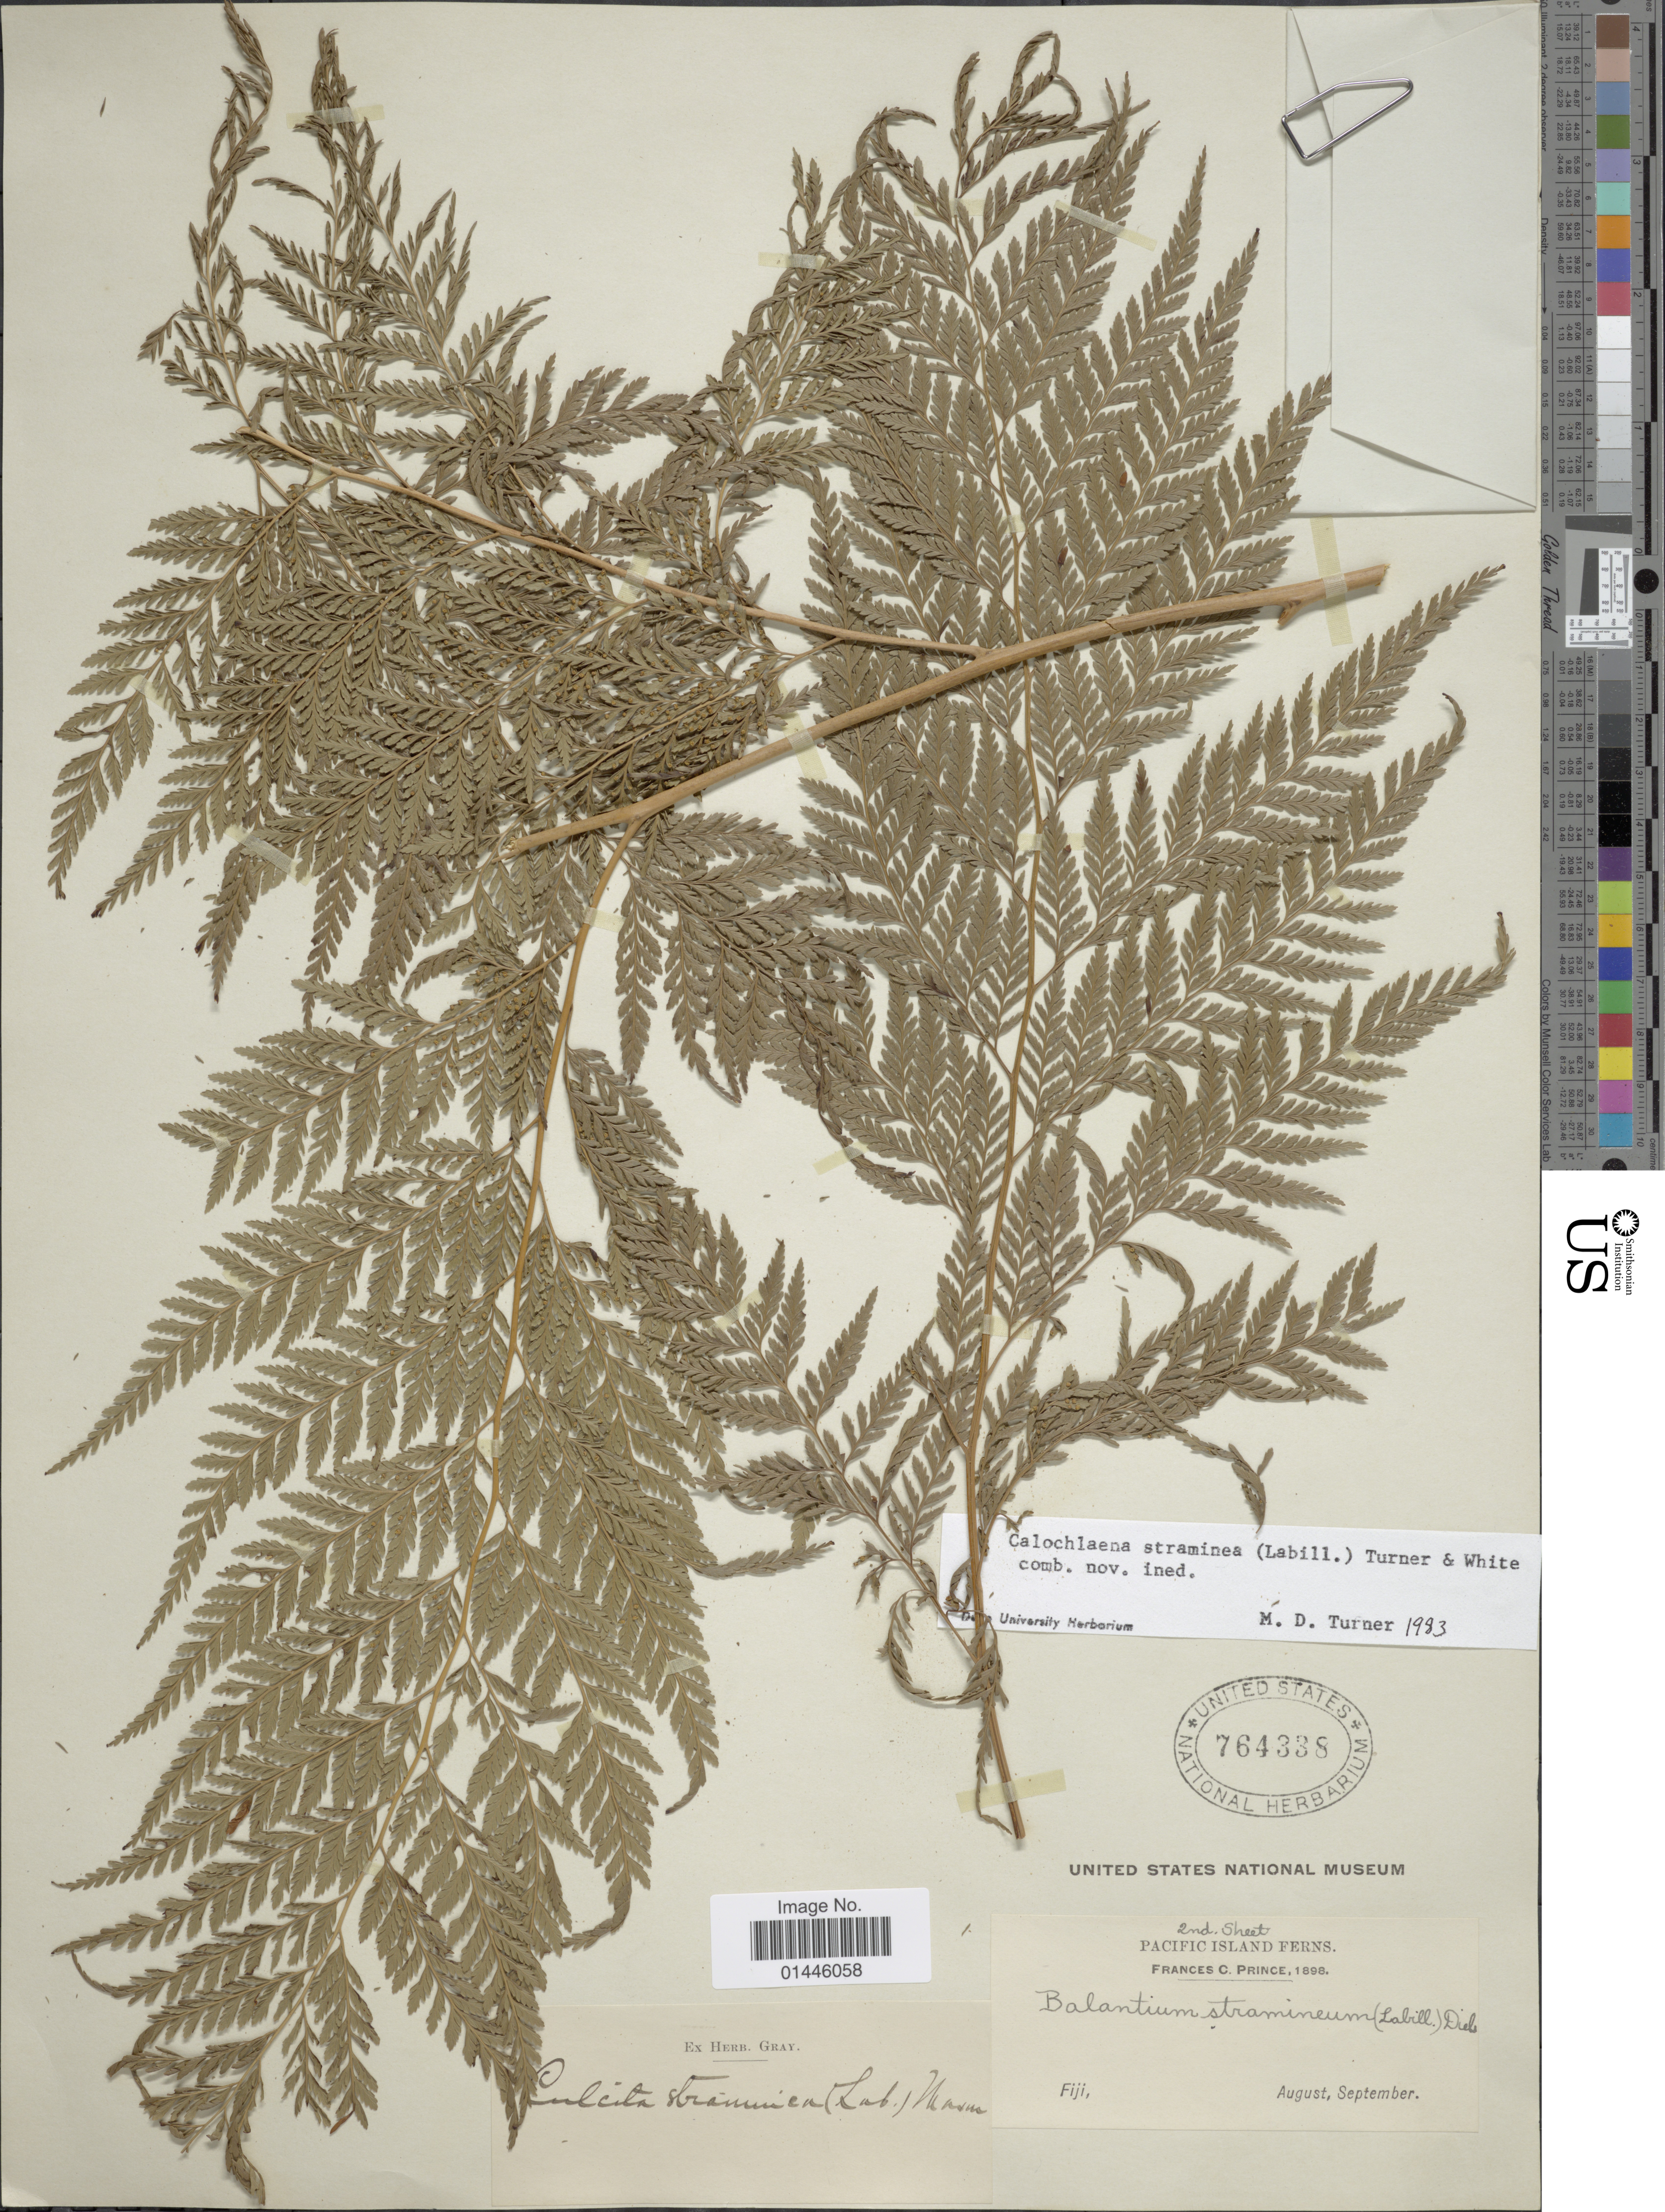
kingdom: Plantae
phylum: Tracheophyta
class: Polypodiopsida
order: Cyatheales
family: Dicksoniaceae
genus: Calochlaena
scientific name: Calochlaena straminea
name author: (Labill.) M.D. Turner & R.A. White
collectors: F. Prince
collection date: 1898-08/1898-09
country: Fiji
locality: Pacific Island.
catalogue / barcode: US 764338